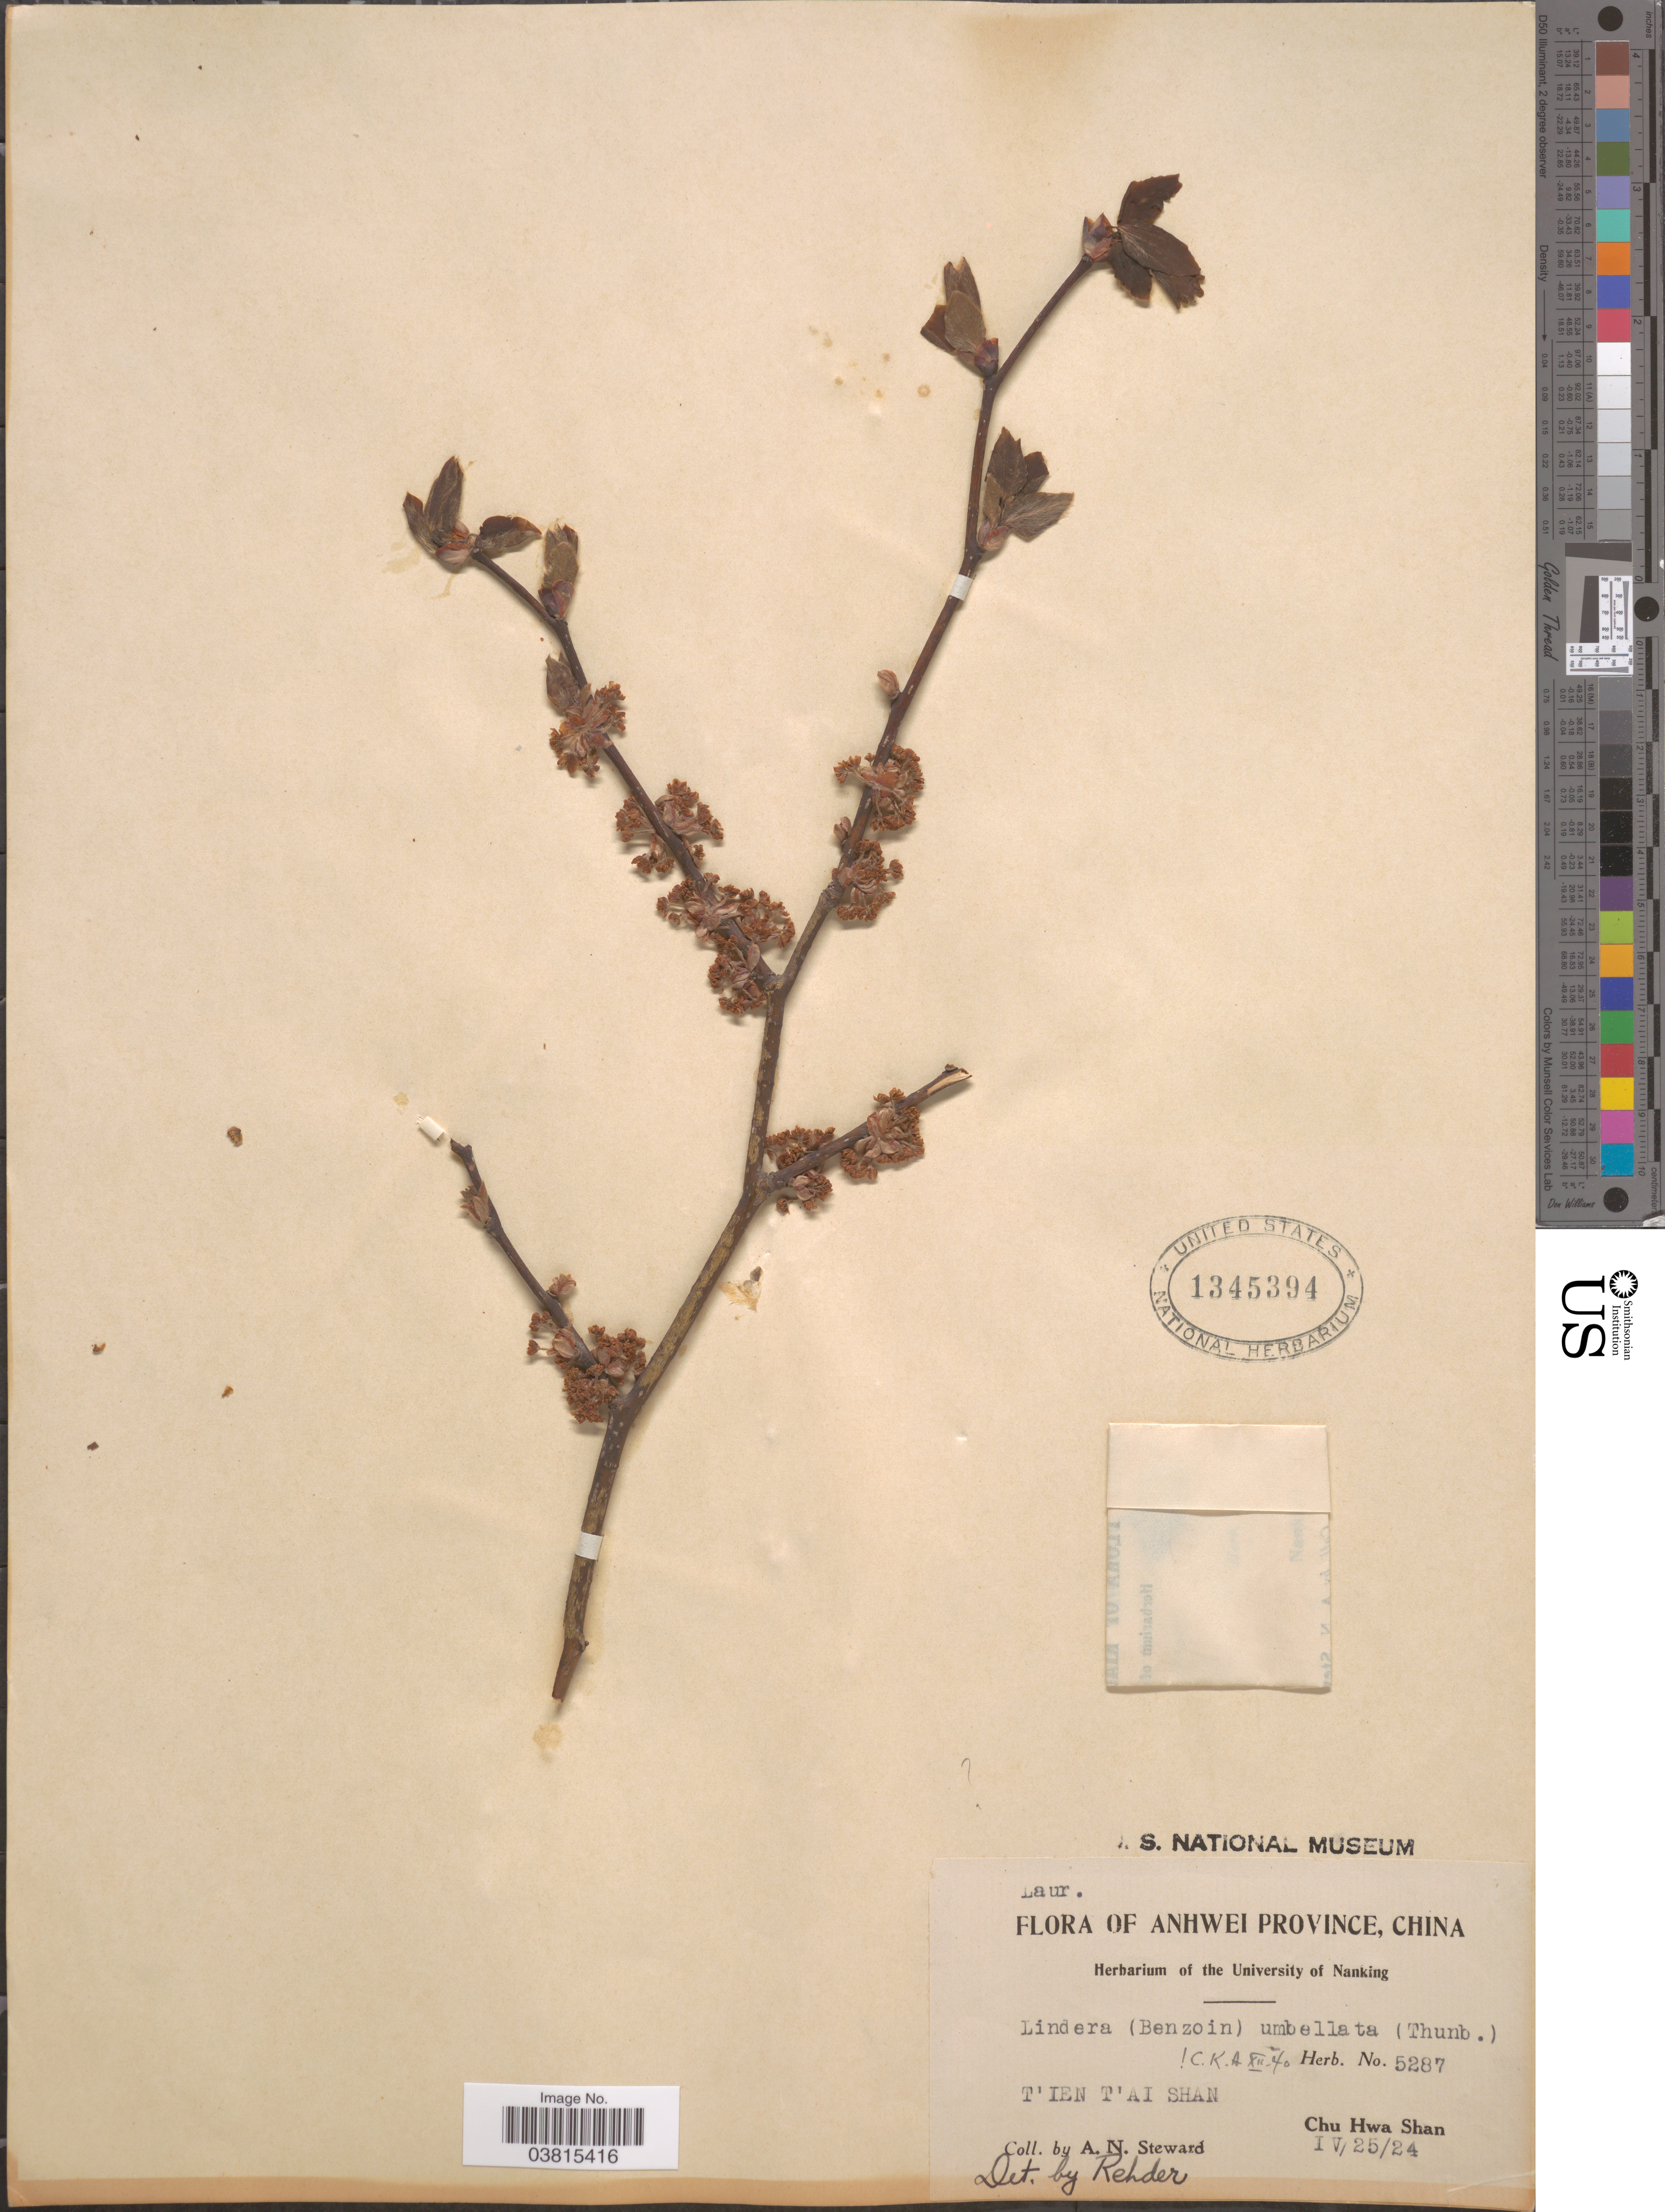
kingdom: Plantae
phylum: Tracheophyta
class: Magnoliopsida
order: Laurales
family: Lauraceae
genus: Lindera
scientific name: Lindera umbellata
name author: Thunb.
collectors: A. N. Steward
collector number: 5287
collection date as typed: Transcribed d/m/y: 25/4/24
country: China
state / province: Anhui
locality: Anhwei Province. T'ien T'ai Shan. Chu Hwa Shan.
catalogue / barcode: US 1345394